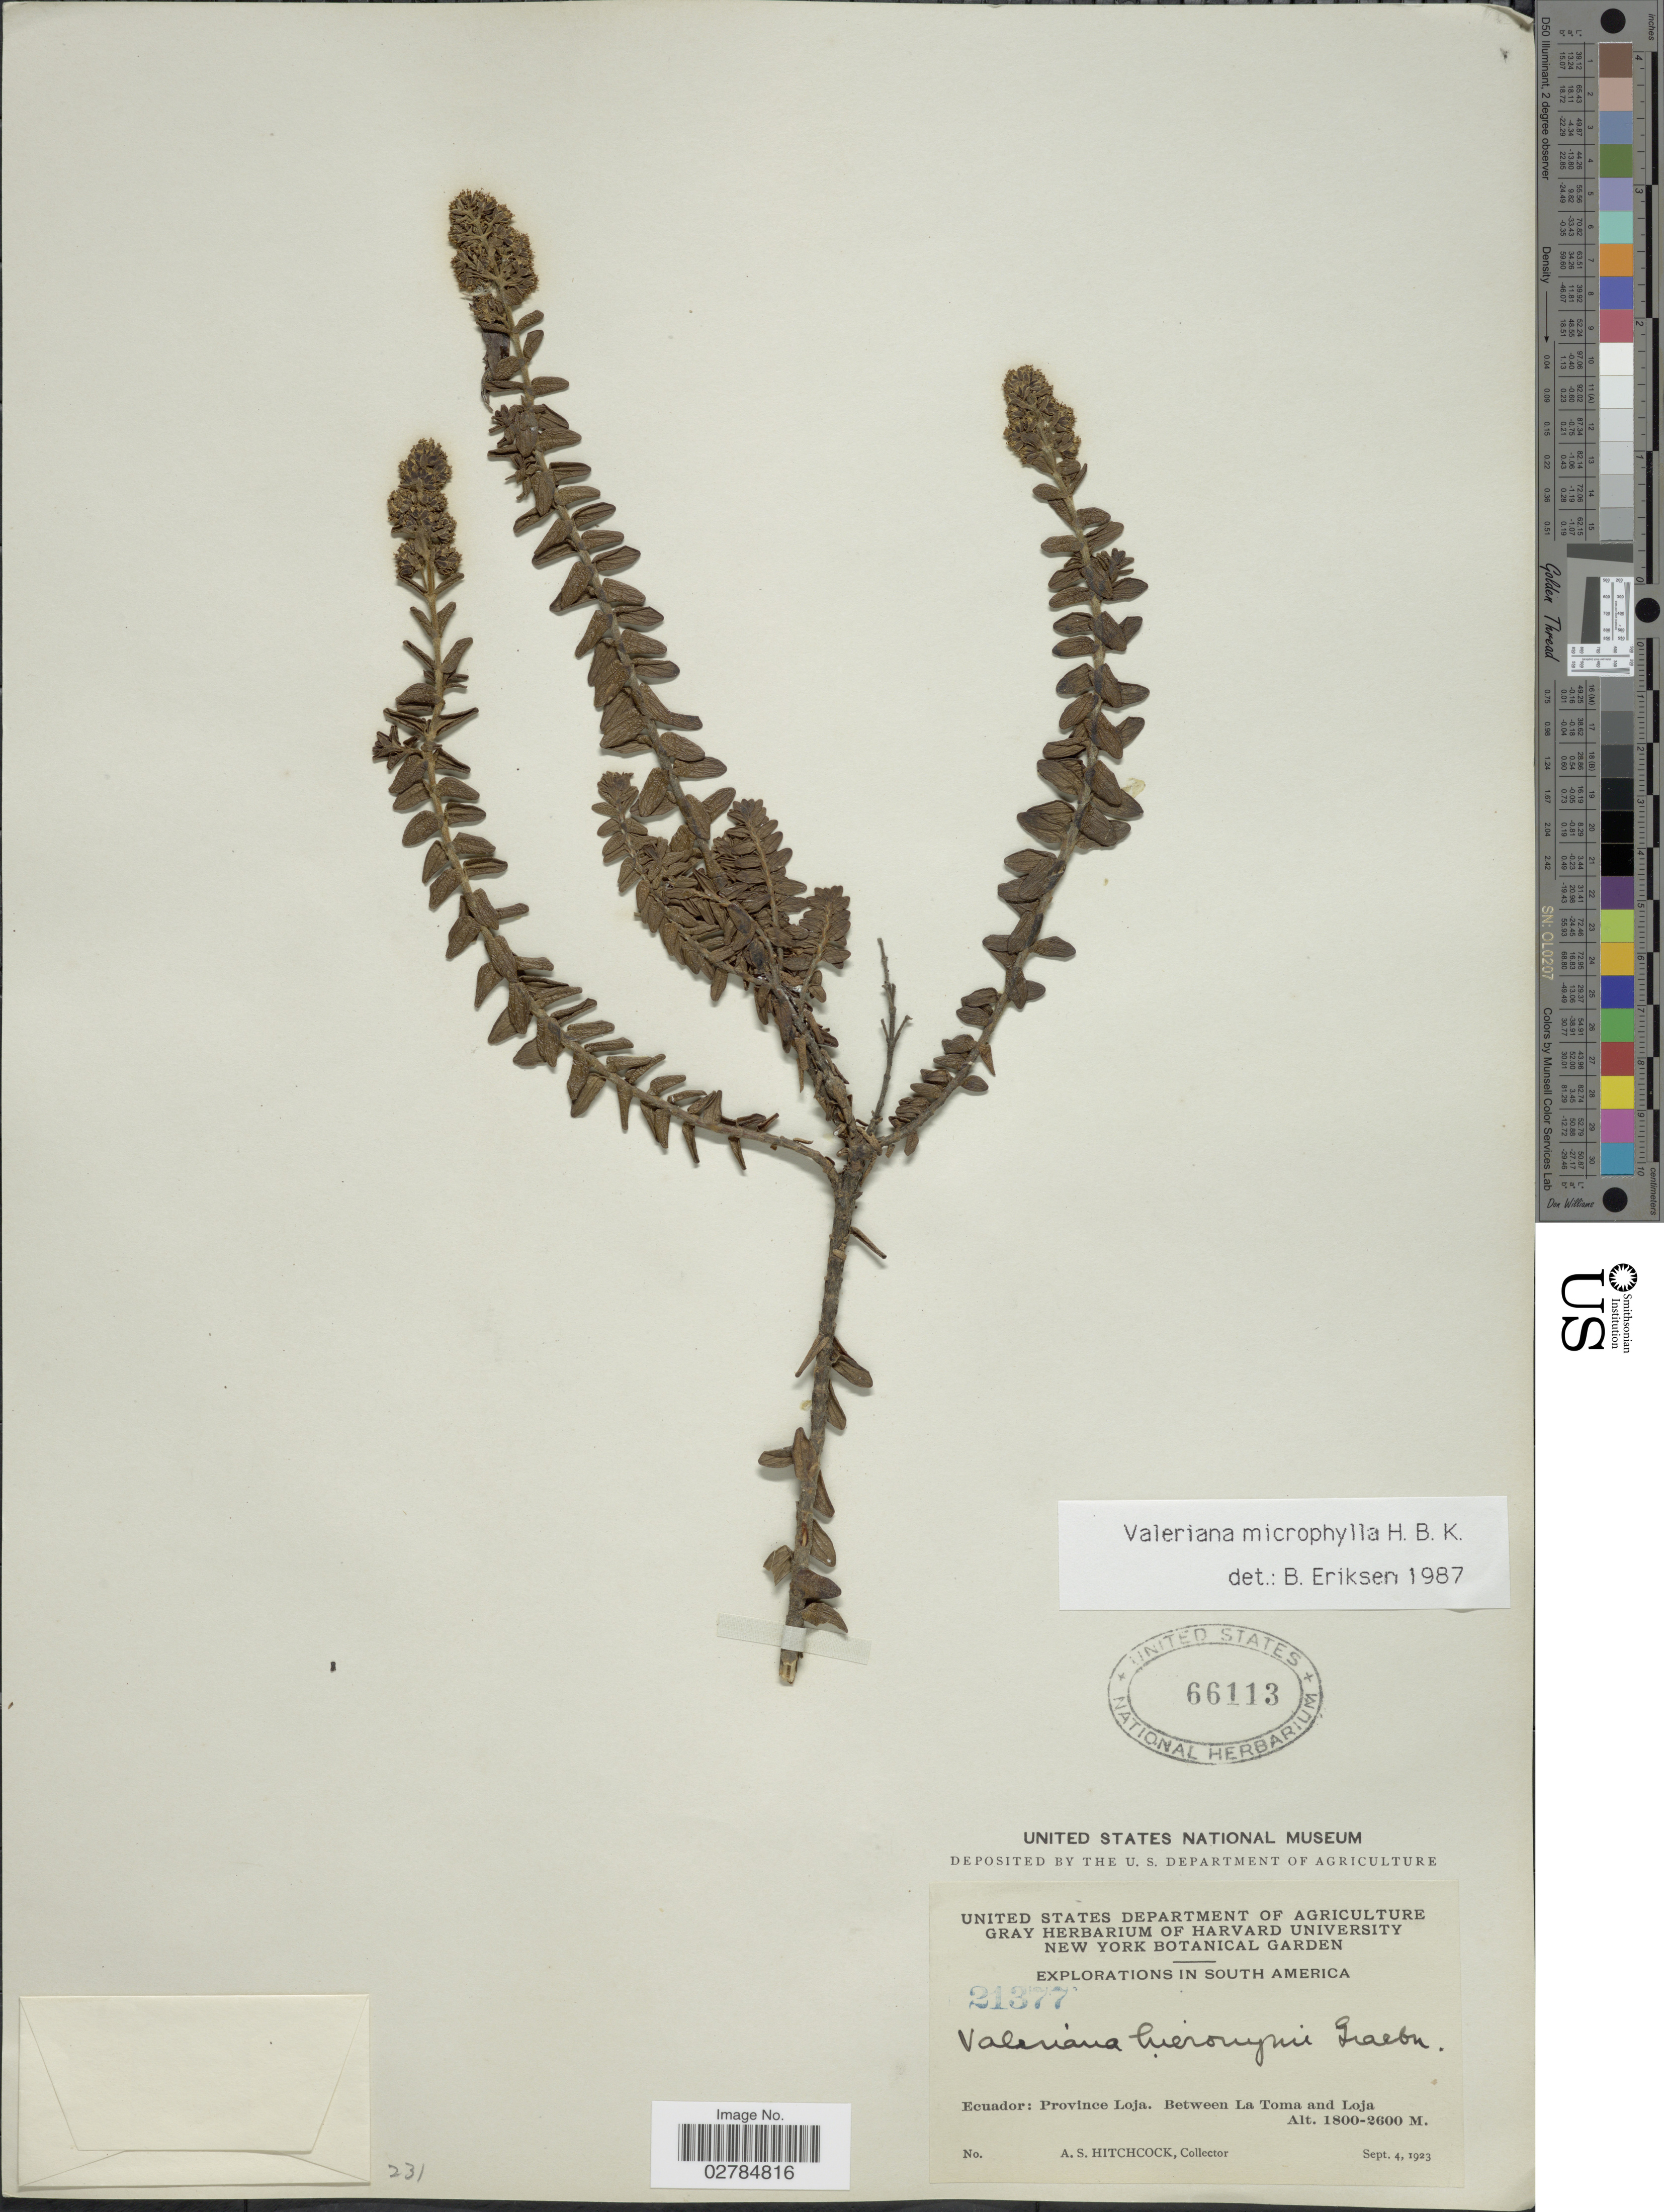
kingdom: Plantae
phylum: Tracheophyta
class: Magnoliopsida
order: Dipsacales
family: Caprifoliaceae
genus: Valeriana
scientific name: Valeriana microphylla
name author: Kunth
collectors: A. S. Hitchcock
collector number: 21377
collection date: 1923-09-04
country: Ecuador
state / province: Loja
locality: Between La Toma and Loja.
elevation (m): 1800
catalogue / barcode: US 66113